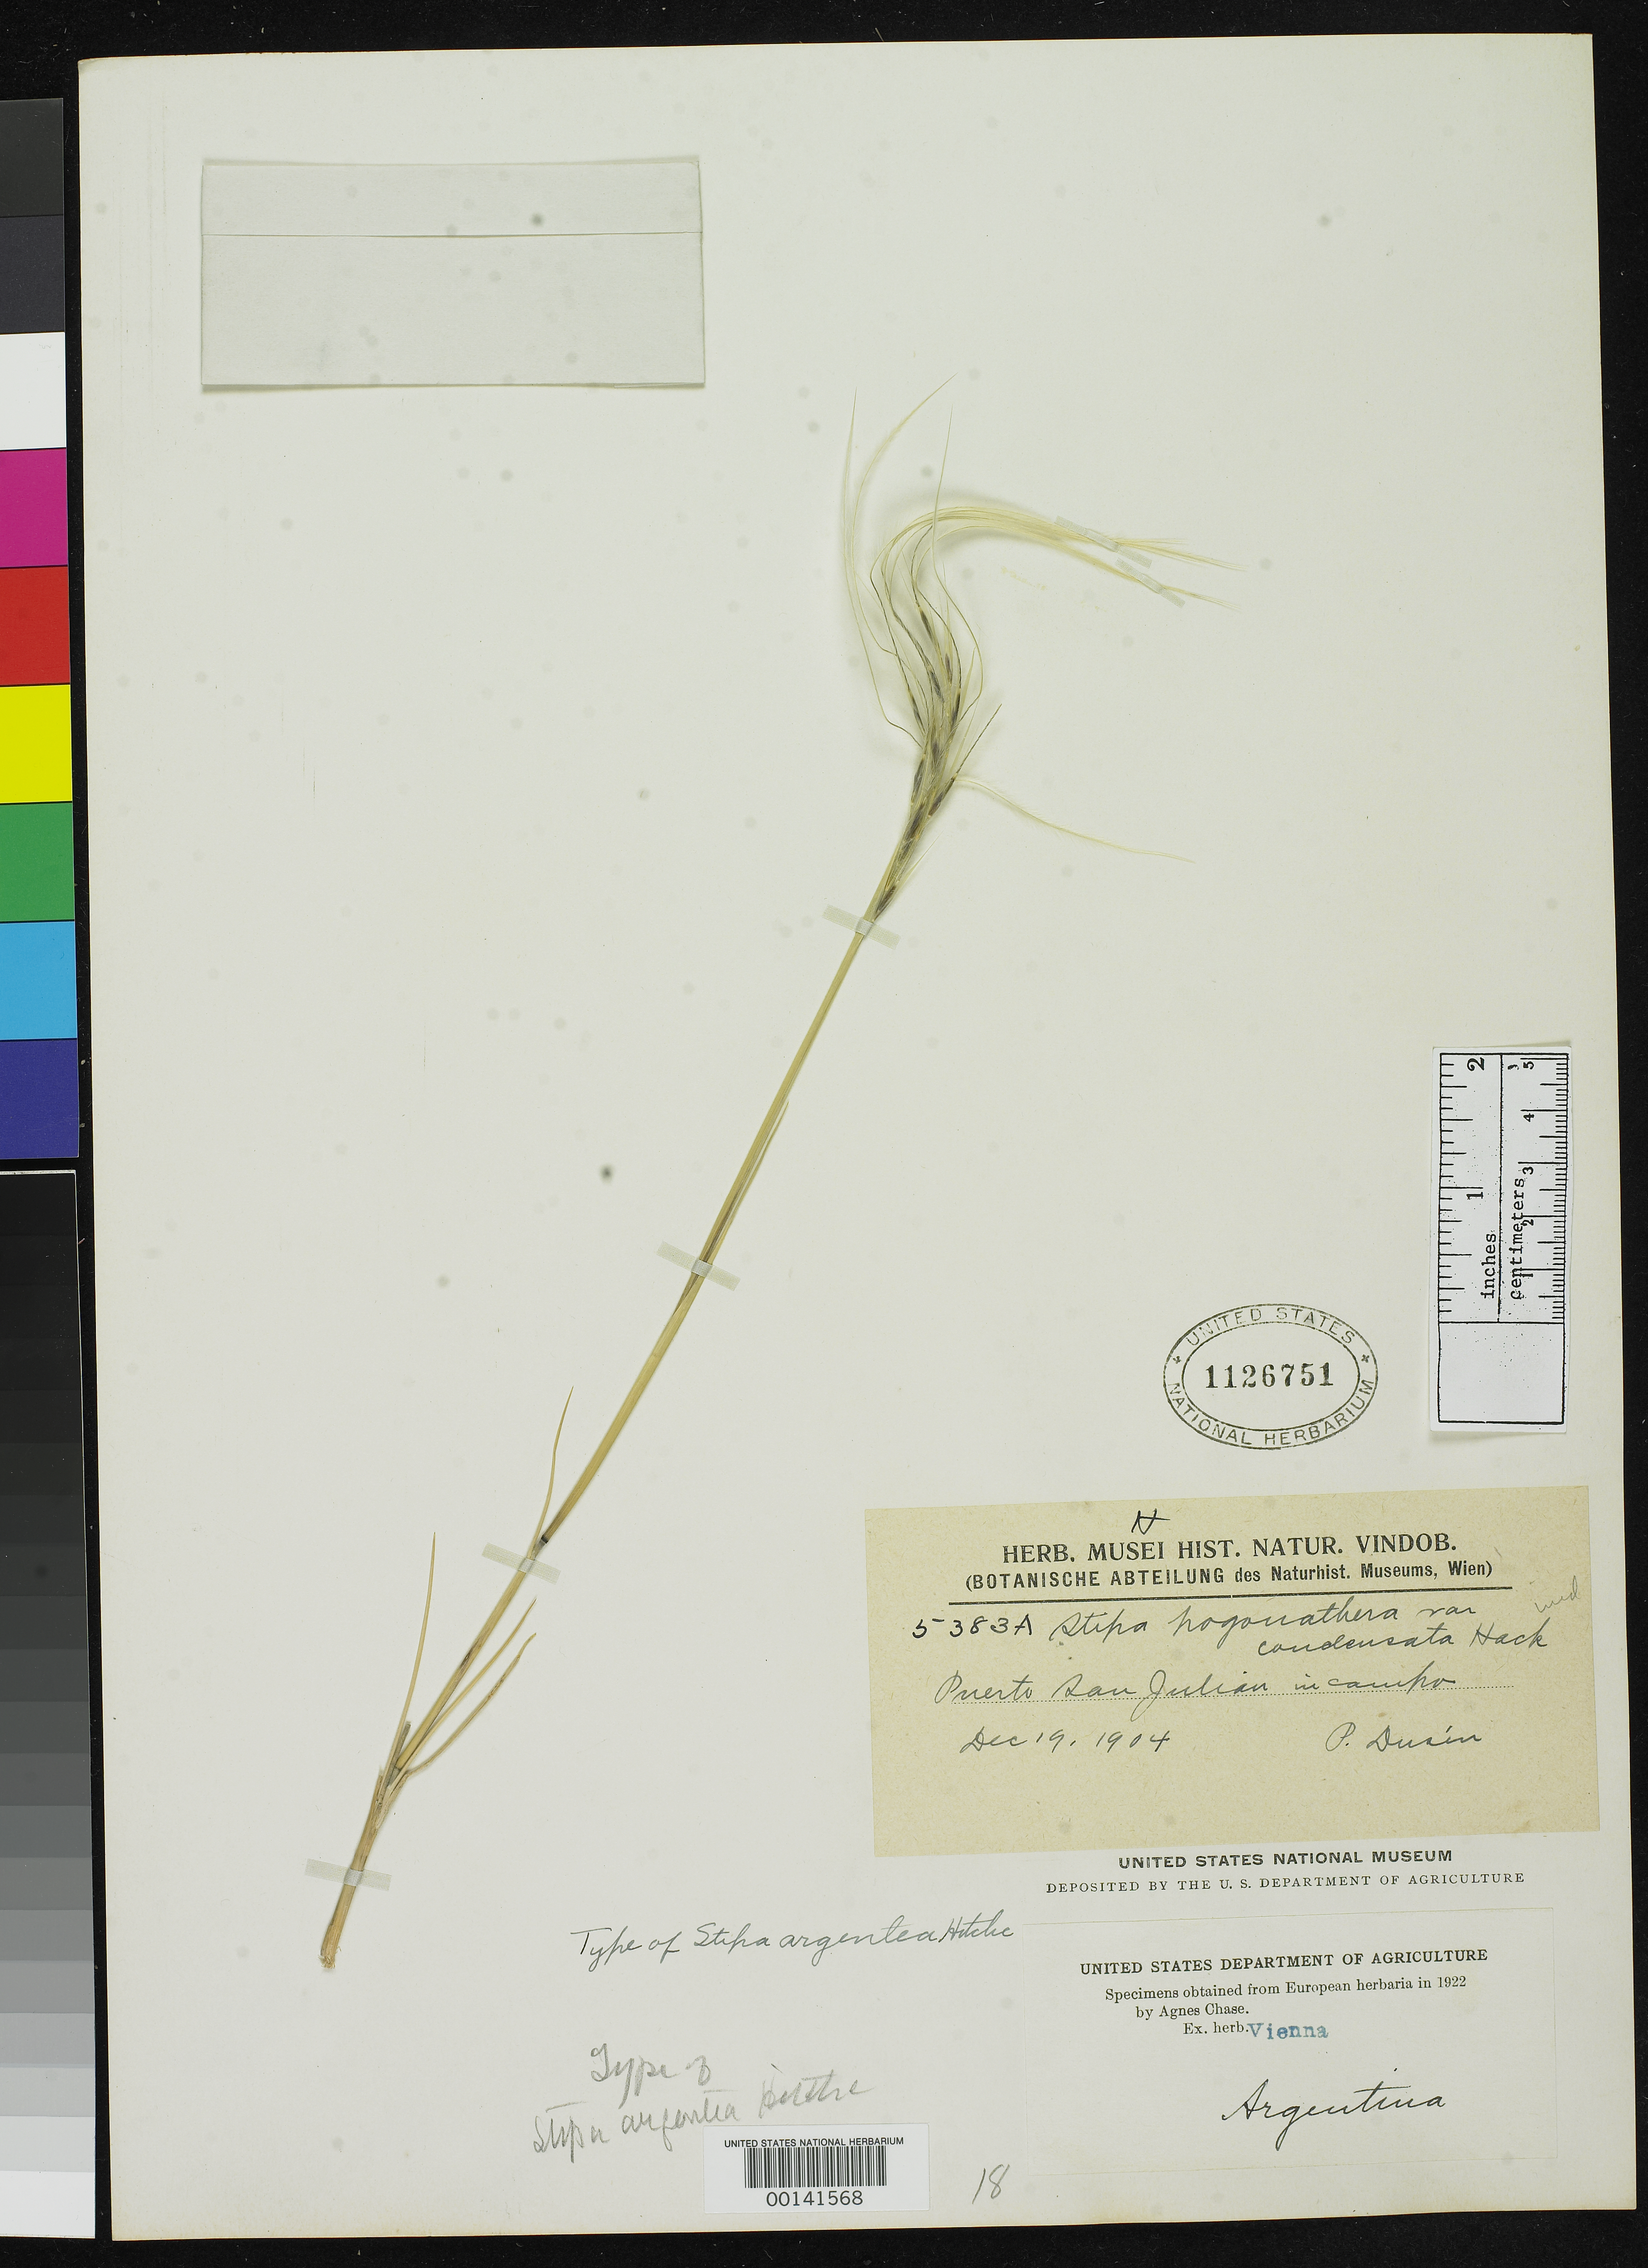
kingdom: Plantae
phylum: Tracheophyta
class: Liliopsida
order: Poales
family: Poaceae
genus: Stipa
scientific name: Stipa argentea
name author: Hitchc.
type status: Holotype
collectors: P. Dusén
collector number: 5383a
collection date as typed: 19 Dec 1904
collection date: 1904-12-19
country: Argentina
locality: Puerto San Julian.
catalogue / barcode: US 1126751